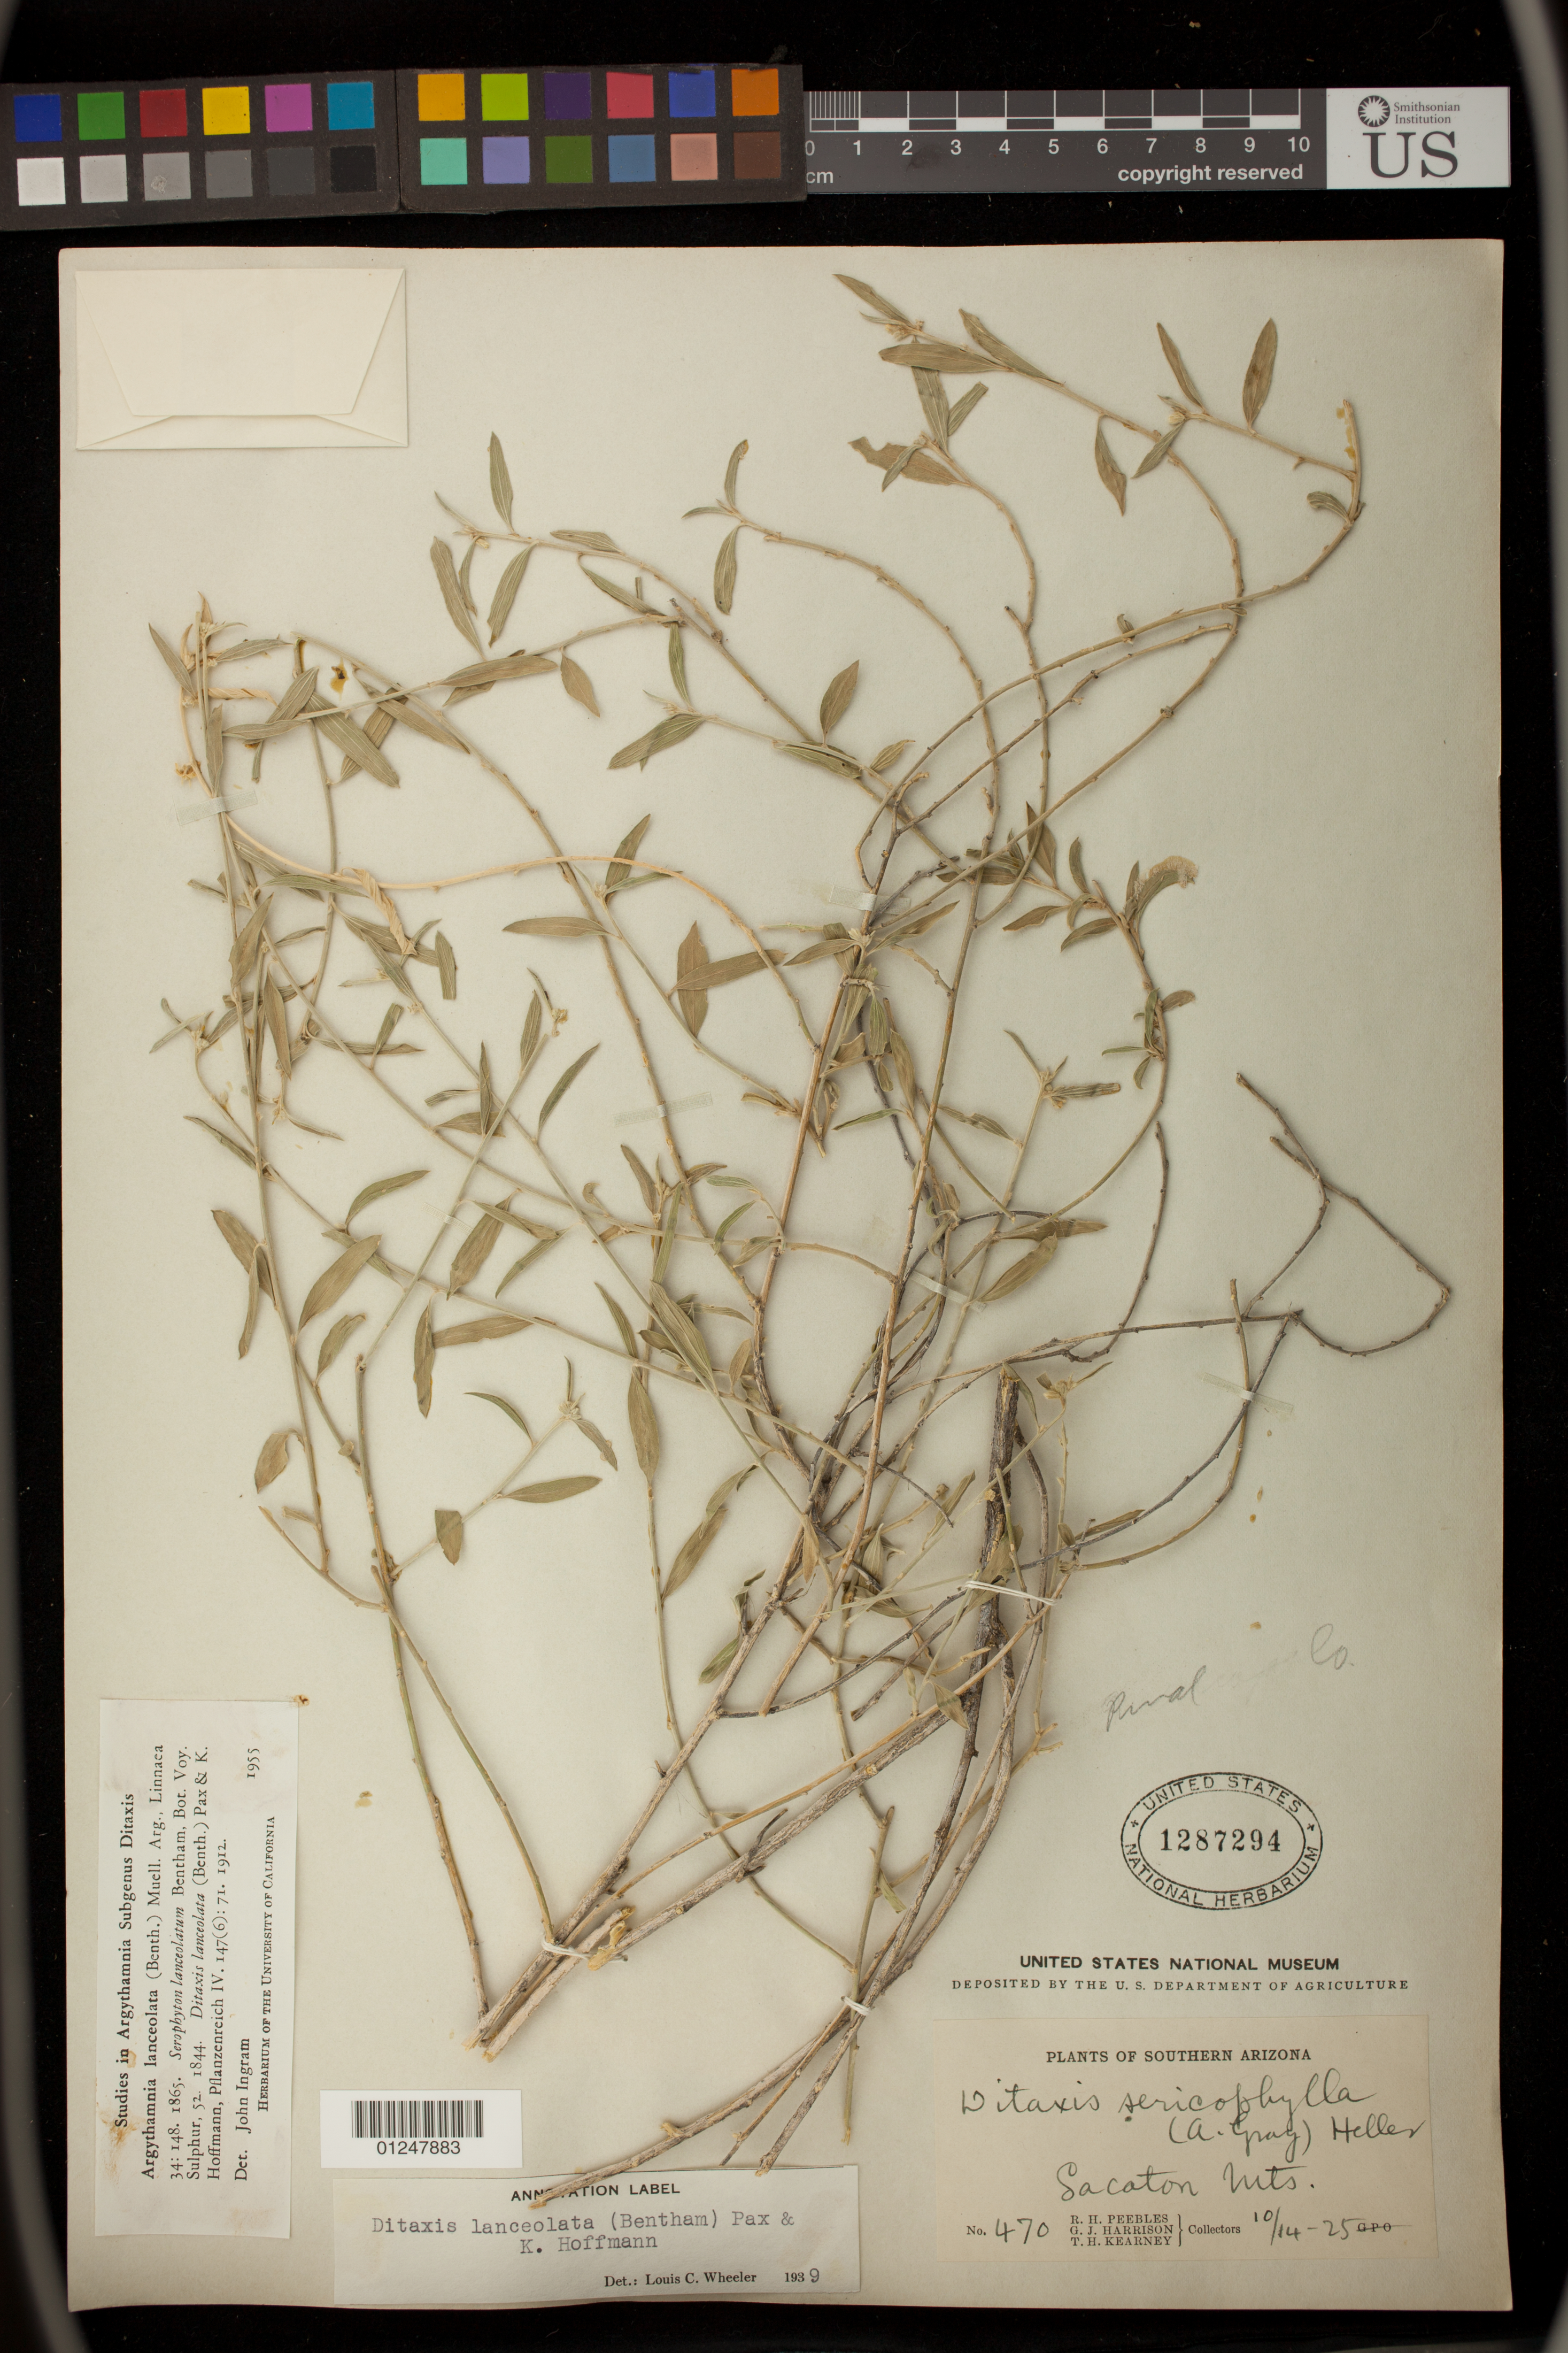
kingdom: Plantae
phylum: Tracheophyta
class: Magnoliopsida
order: Malpighiales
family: Euphorbiaceae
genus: Argythamnia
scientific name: Argythamnia lanceolata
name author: (Benth.) Müll. Arg.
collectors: R. H. Peebles, G. J. Harrison & T. H. Kearney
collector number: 470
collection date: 1925-10-14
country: United States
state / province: Arizona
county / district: Pinal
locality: Sacaton Mts.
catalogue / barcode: US 1287294